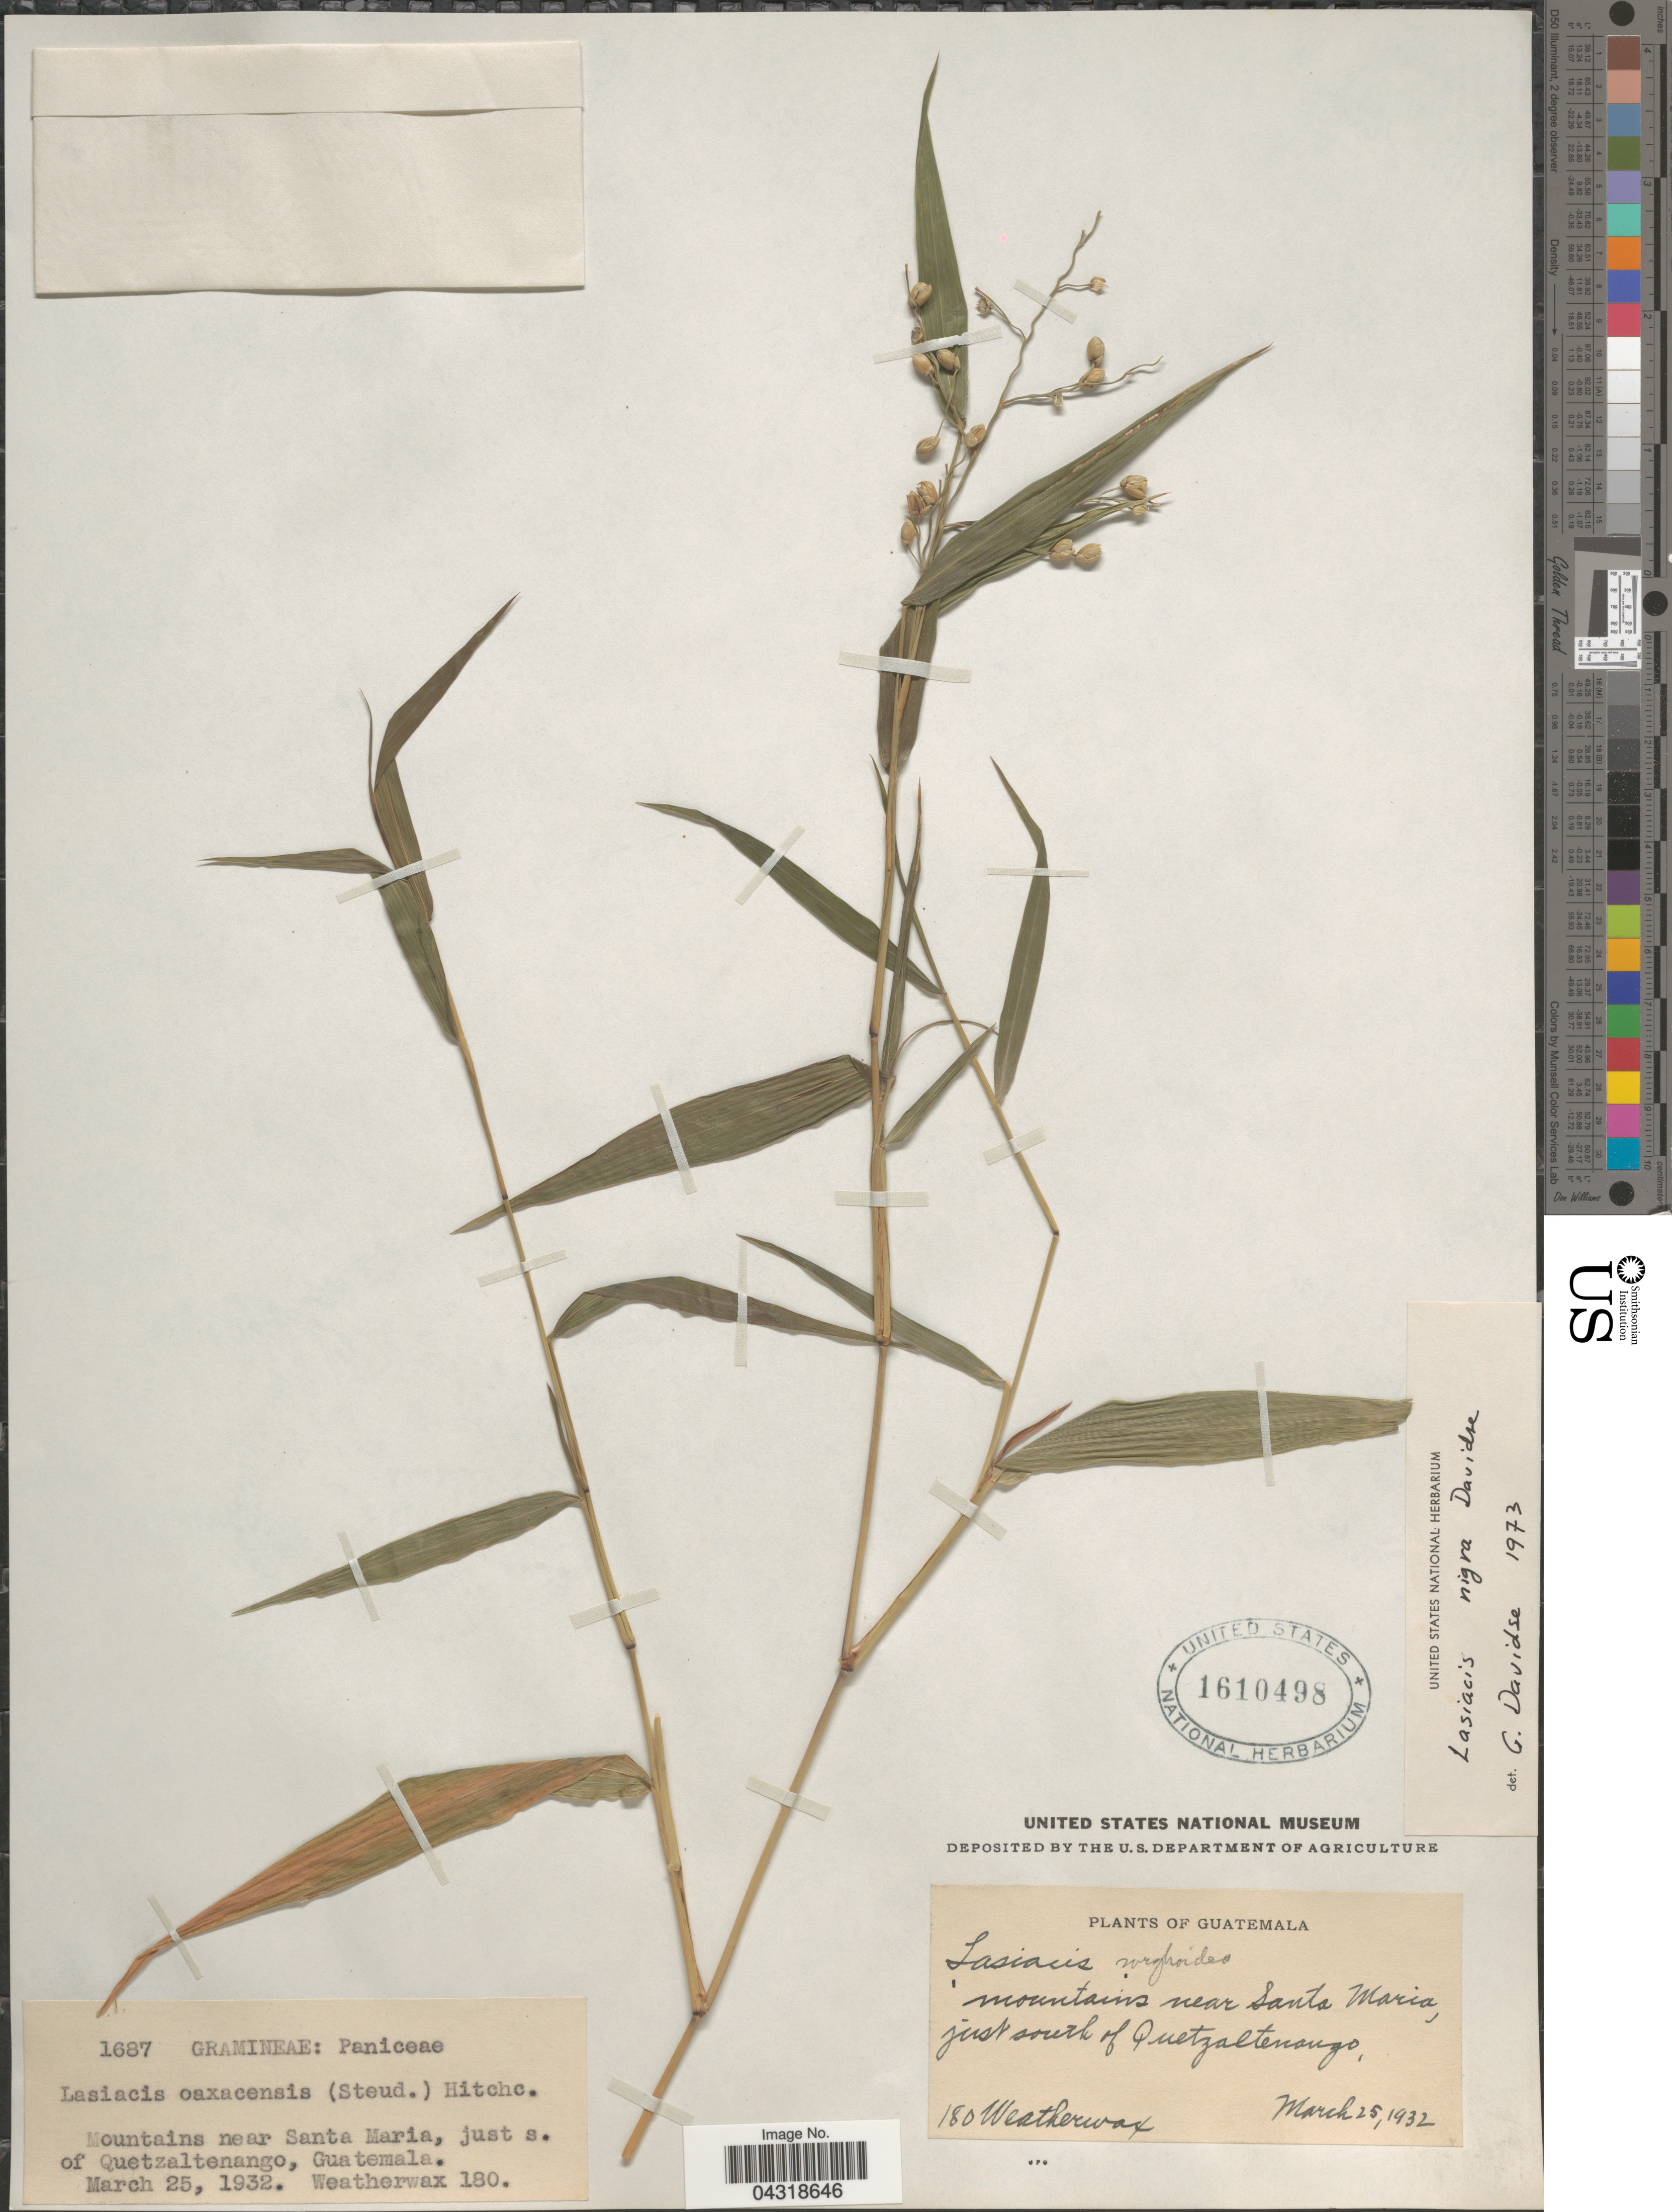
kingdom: Plantae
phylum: Tracheophyta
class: Liliopsida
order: Poales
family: Poaceae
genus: Lasiacis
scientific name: Lasiacis nigra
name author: Davidse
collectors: -. Weatherwax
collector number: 180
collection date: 1932-03-25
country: Guatemala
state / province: Quetzaltenango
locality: Mountains near Santa Maria, just s. of Quetzaltenango.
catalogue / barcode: US 1610498